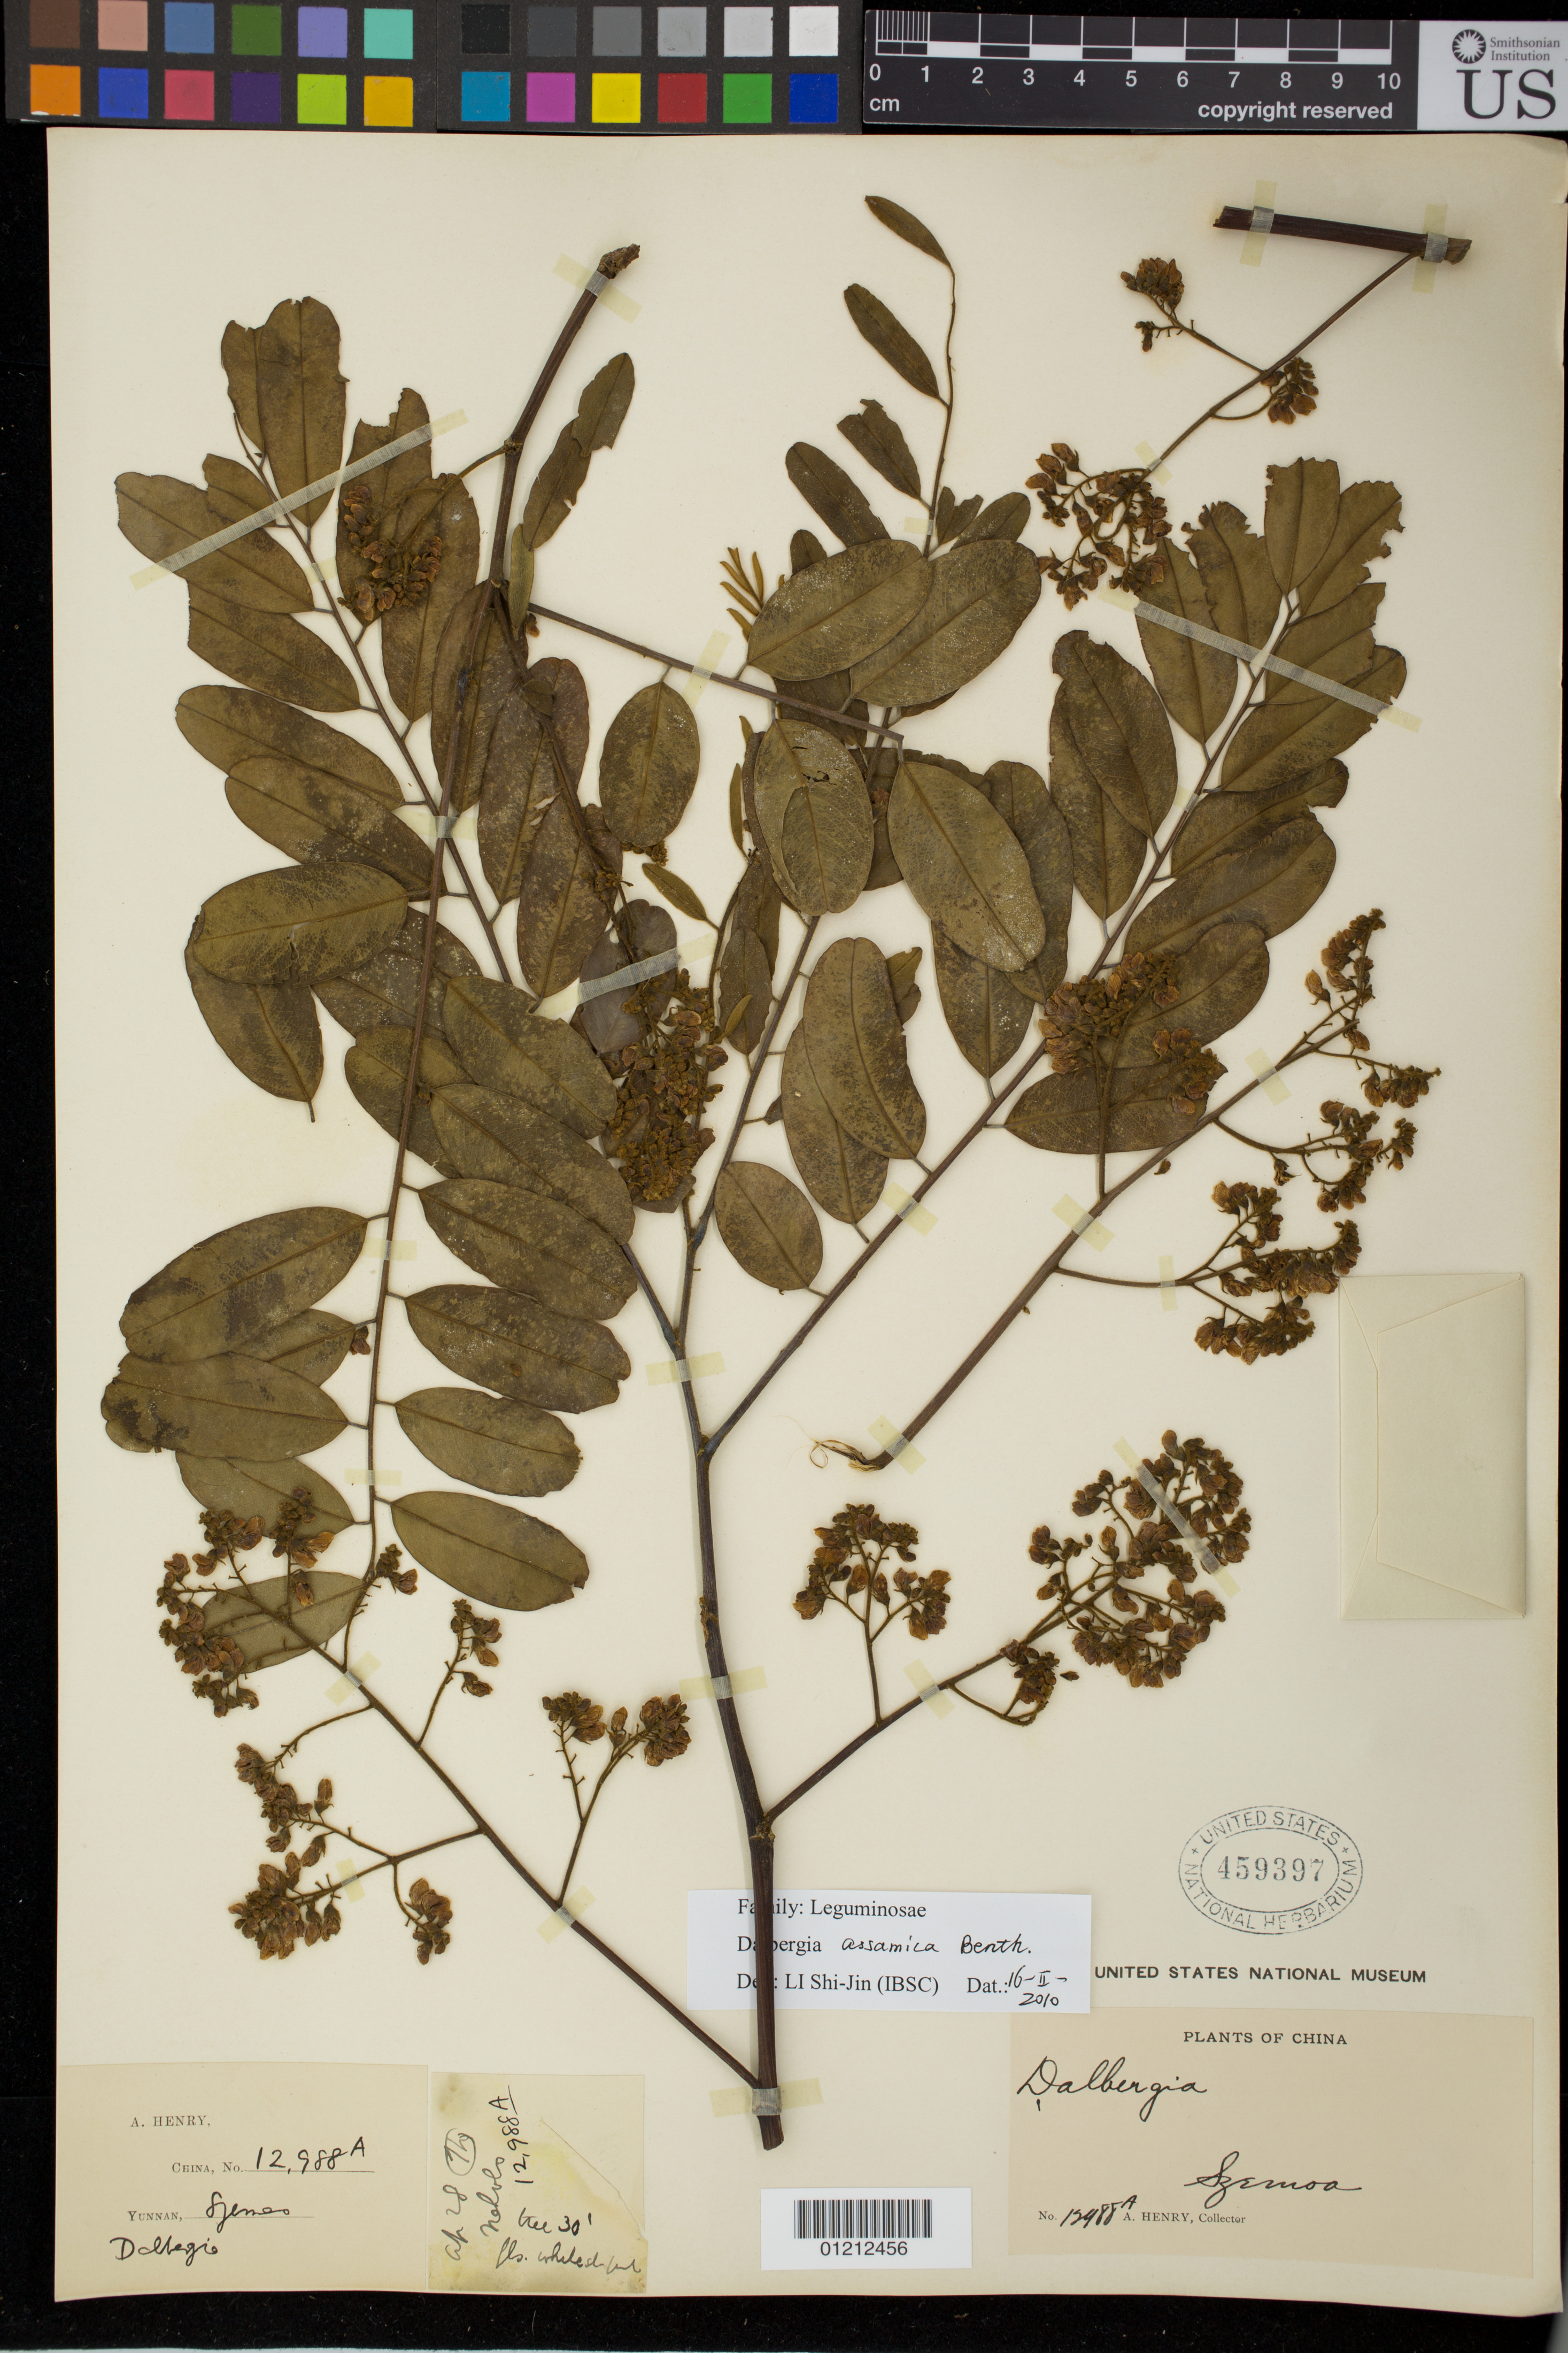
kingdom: Plantae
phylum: Tracheophyta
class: Magnoliopsida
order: Fabales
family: Fabaceae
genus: Dalbergia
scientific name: Dalbergia assamica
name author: Benth.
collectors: A. Henry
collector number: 12988 A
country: China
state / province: Yunnan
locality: Szemoa.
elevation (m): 1300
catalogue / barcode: US 459397